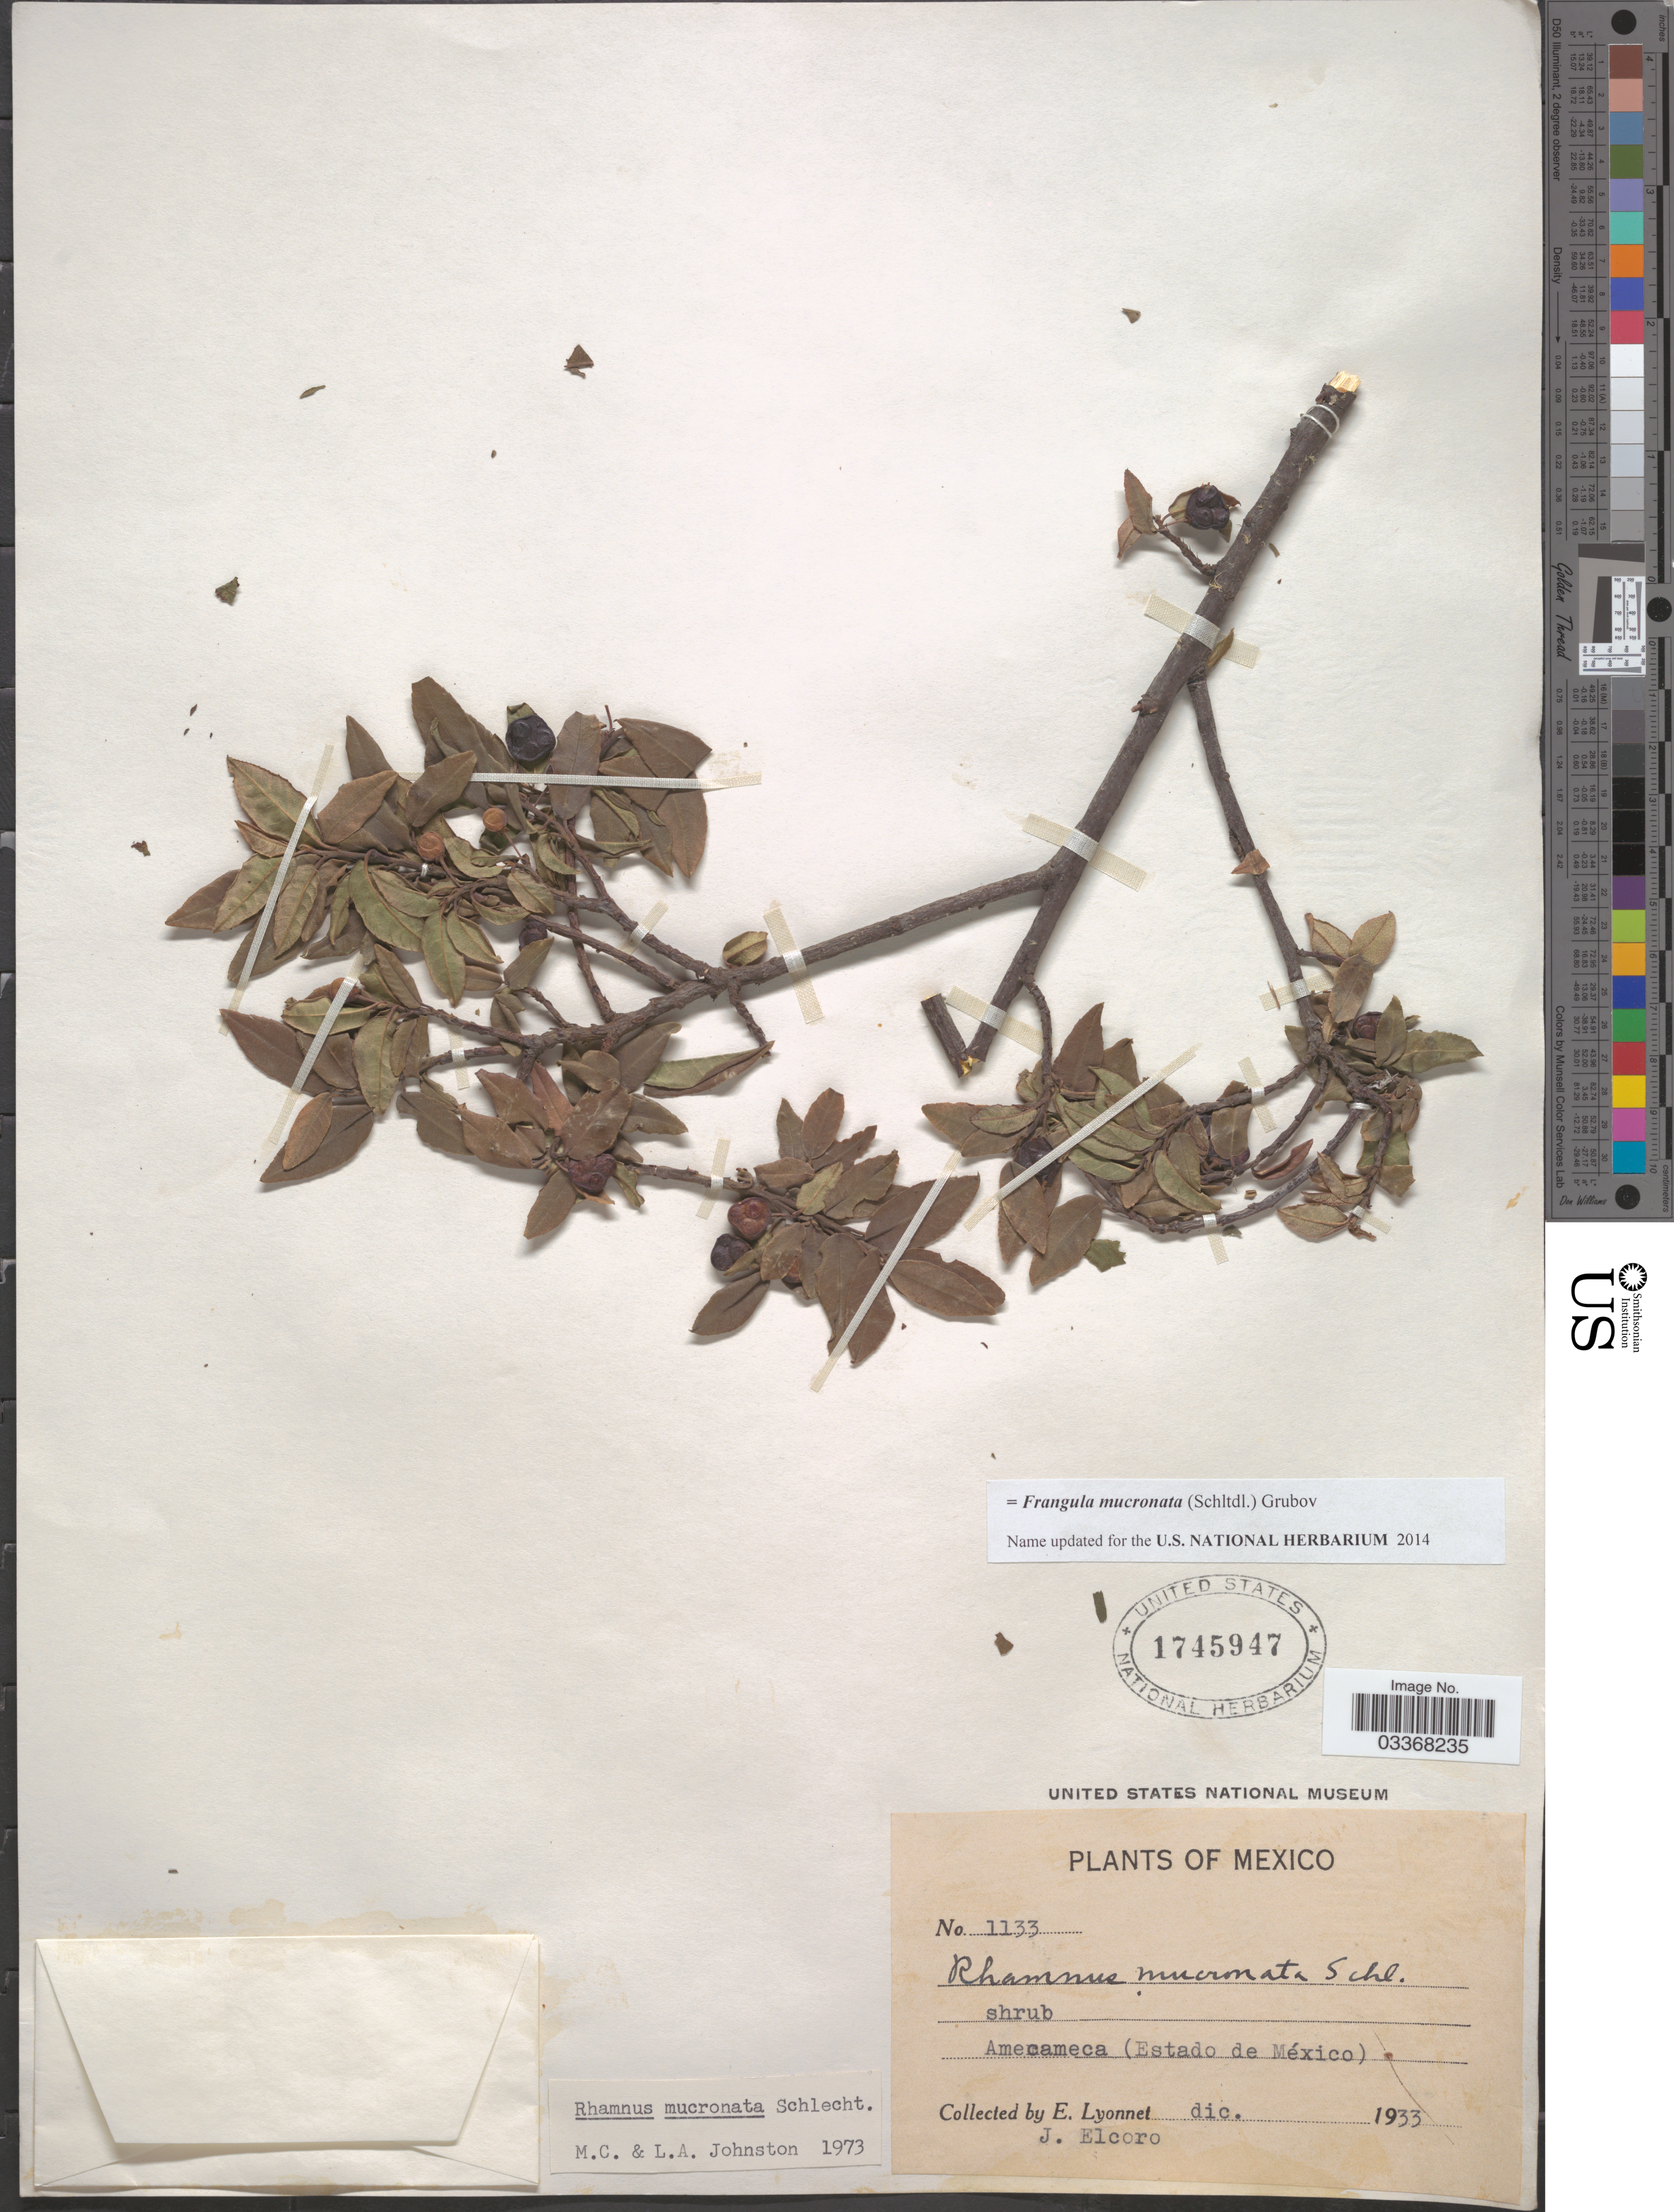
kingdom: Plantae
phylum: Tracheophyta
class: Magnoliopsida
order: Rosales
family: Rhamnaceae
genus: Frangula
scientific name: Frangula mucronata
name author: (Schltdl.) Grubov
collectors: E. Lyonnet & J. Elcoro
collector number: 1133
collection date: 1933-12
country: Mexico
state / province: México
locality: Amecameca.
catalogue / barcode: US 1745947